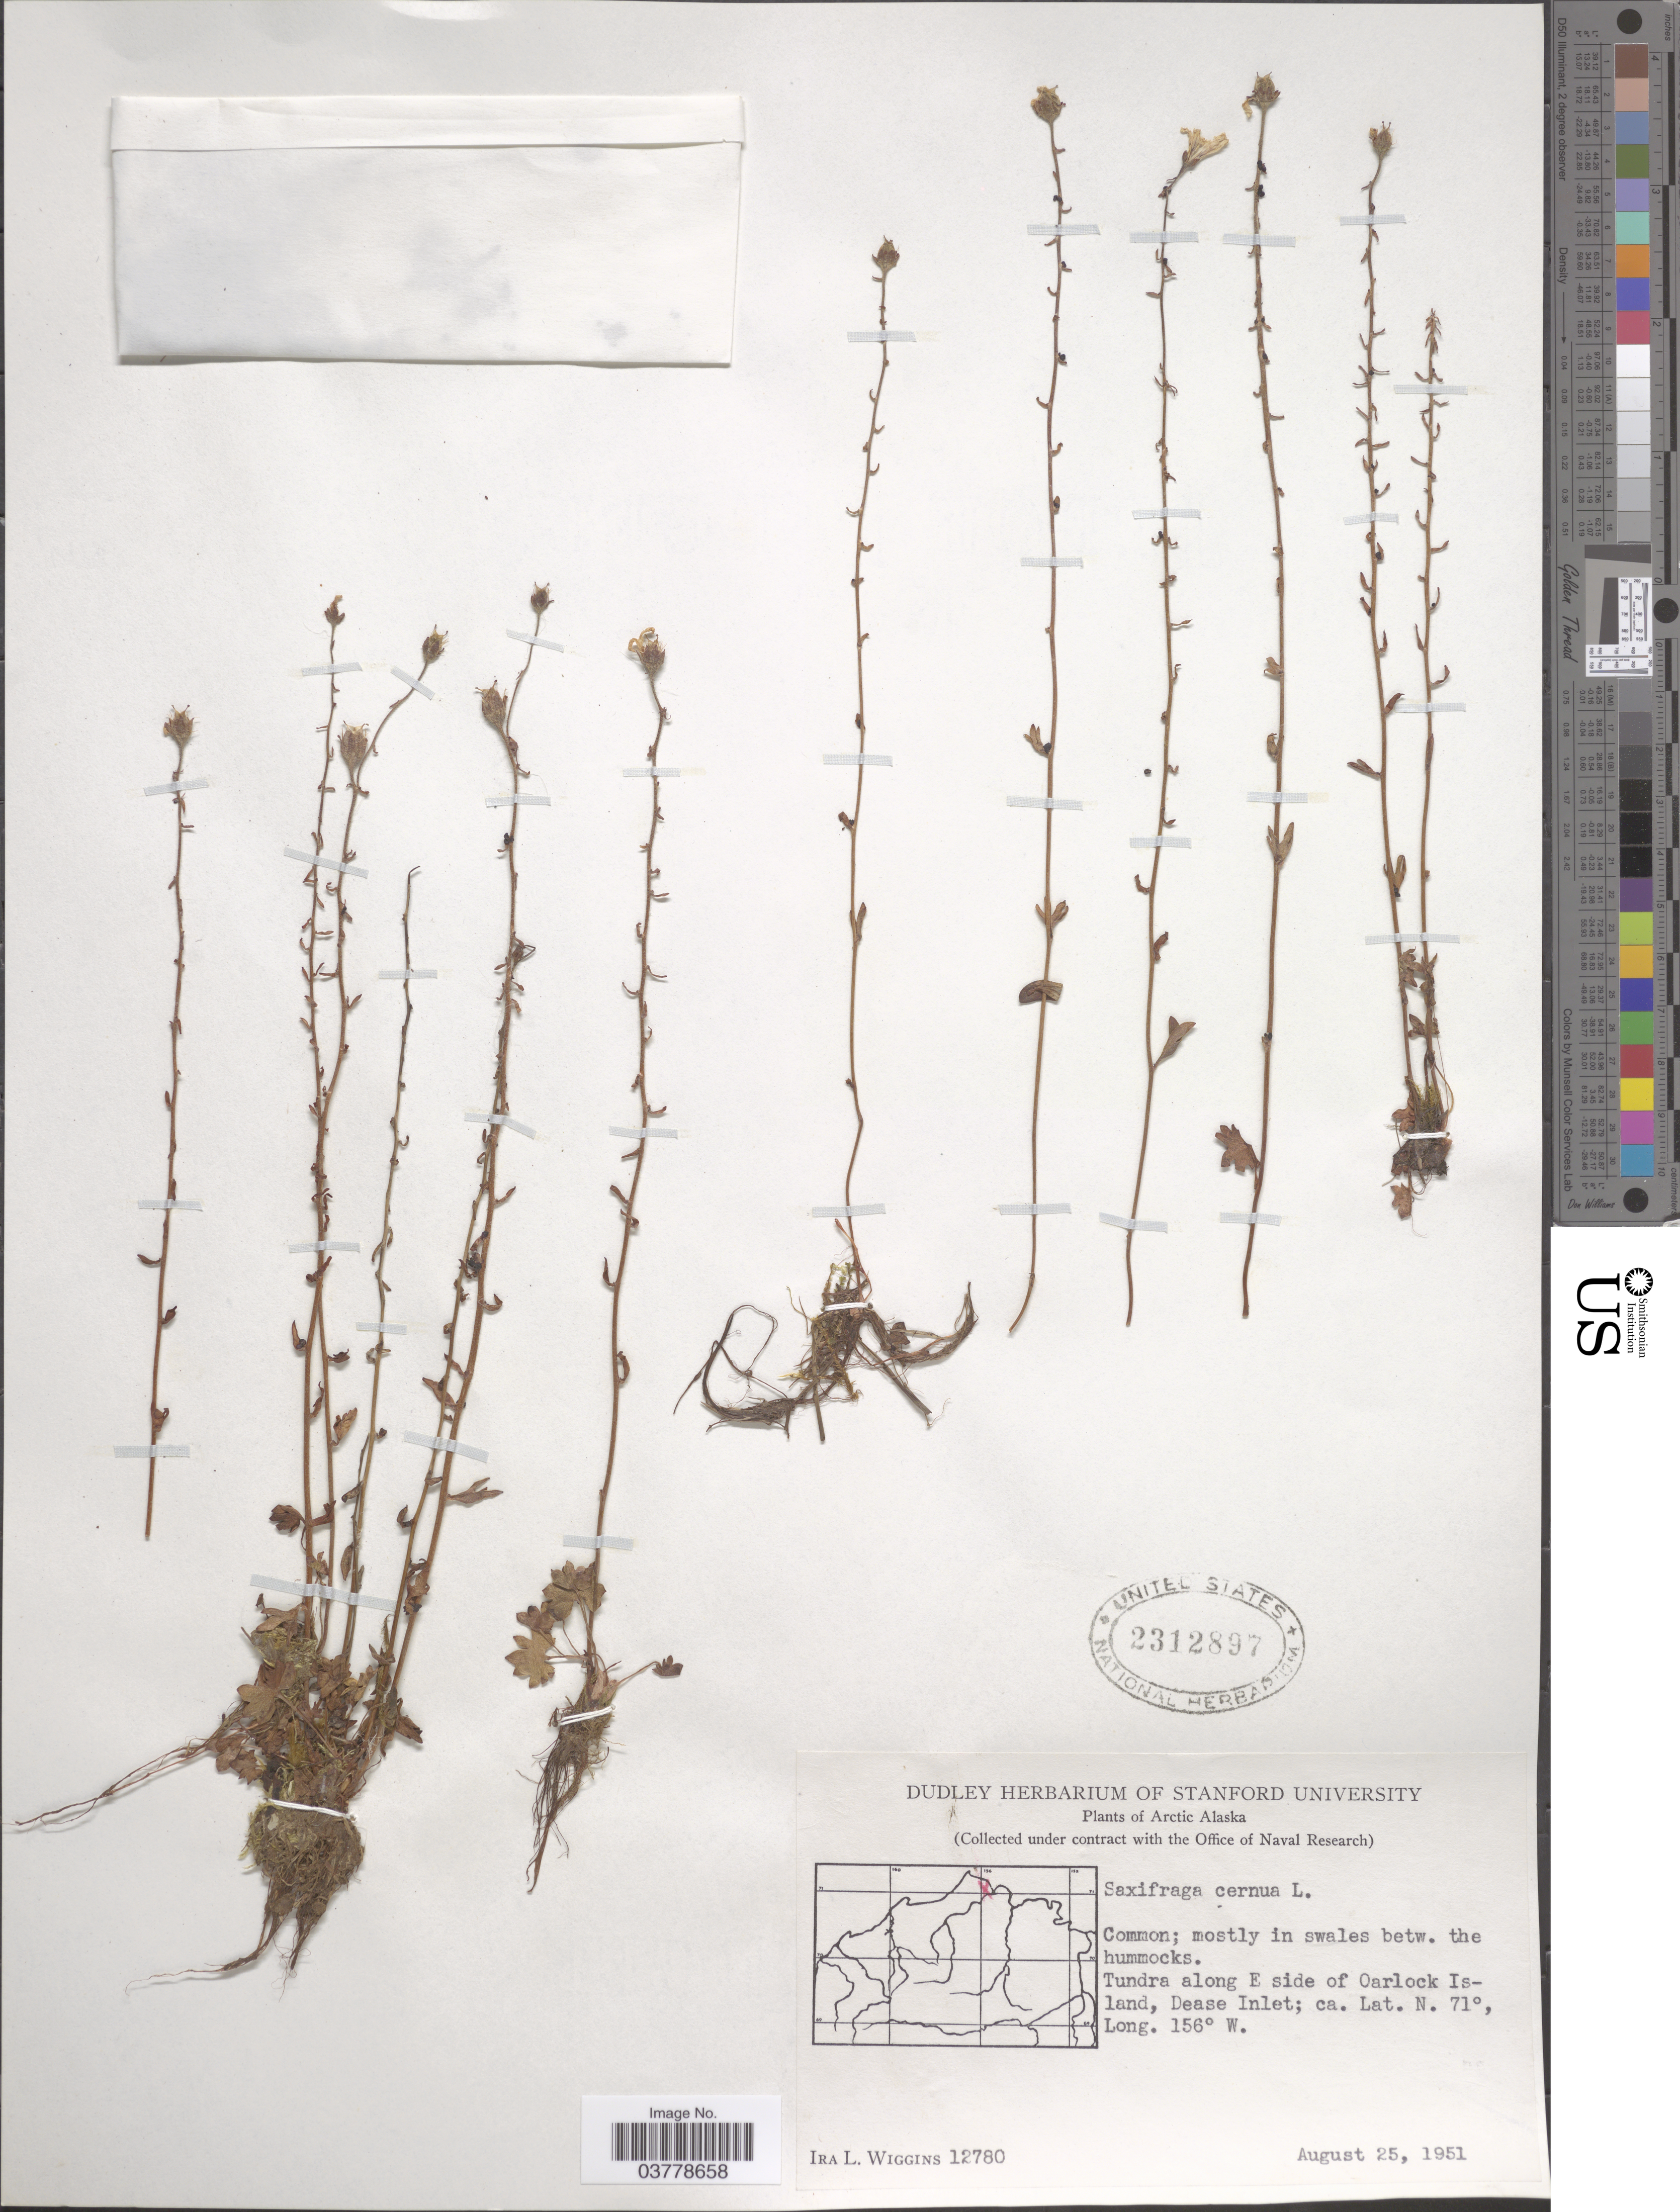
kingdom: Plantae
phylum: Tracheophyta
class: Magnoliopsida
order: Saxifragales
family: Saxifragaceae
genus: Saxifraga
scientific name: Saxifraga cernua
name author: L.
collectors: I. L. Wiggins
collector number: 12780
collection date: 1951-08-25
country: United States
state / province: Alaska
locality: Arctic Alaska. Tundra along E side of Oarlock Island, Dease Inlet.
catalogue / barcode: US 2312897